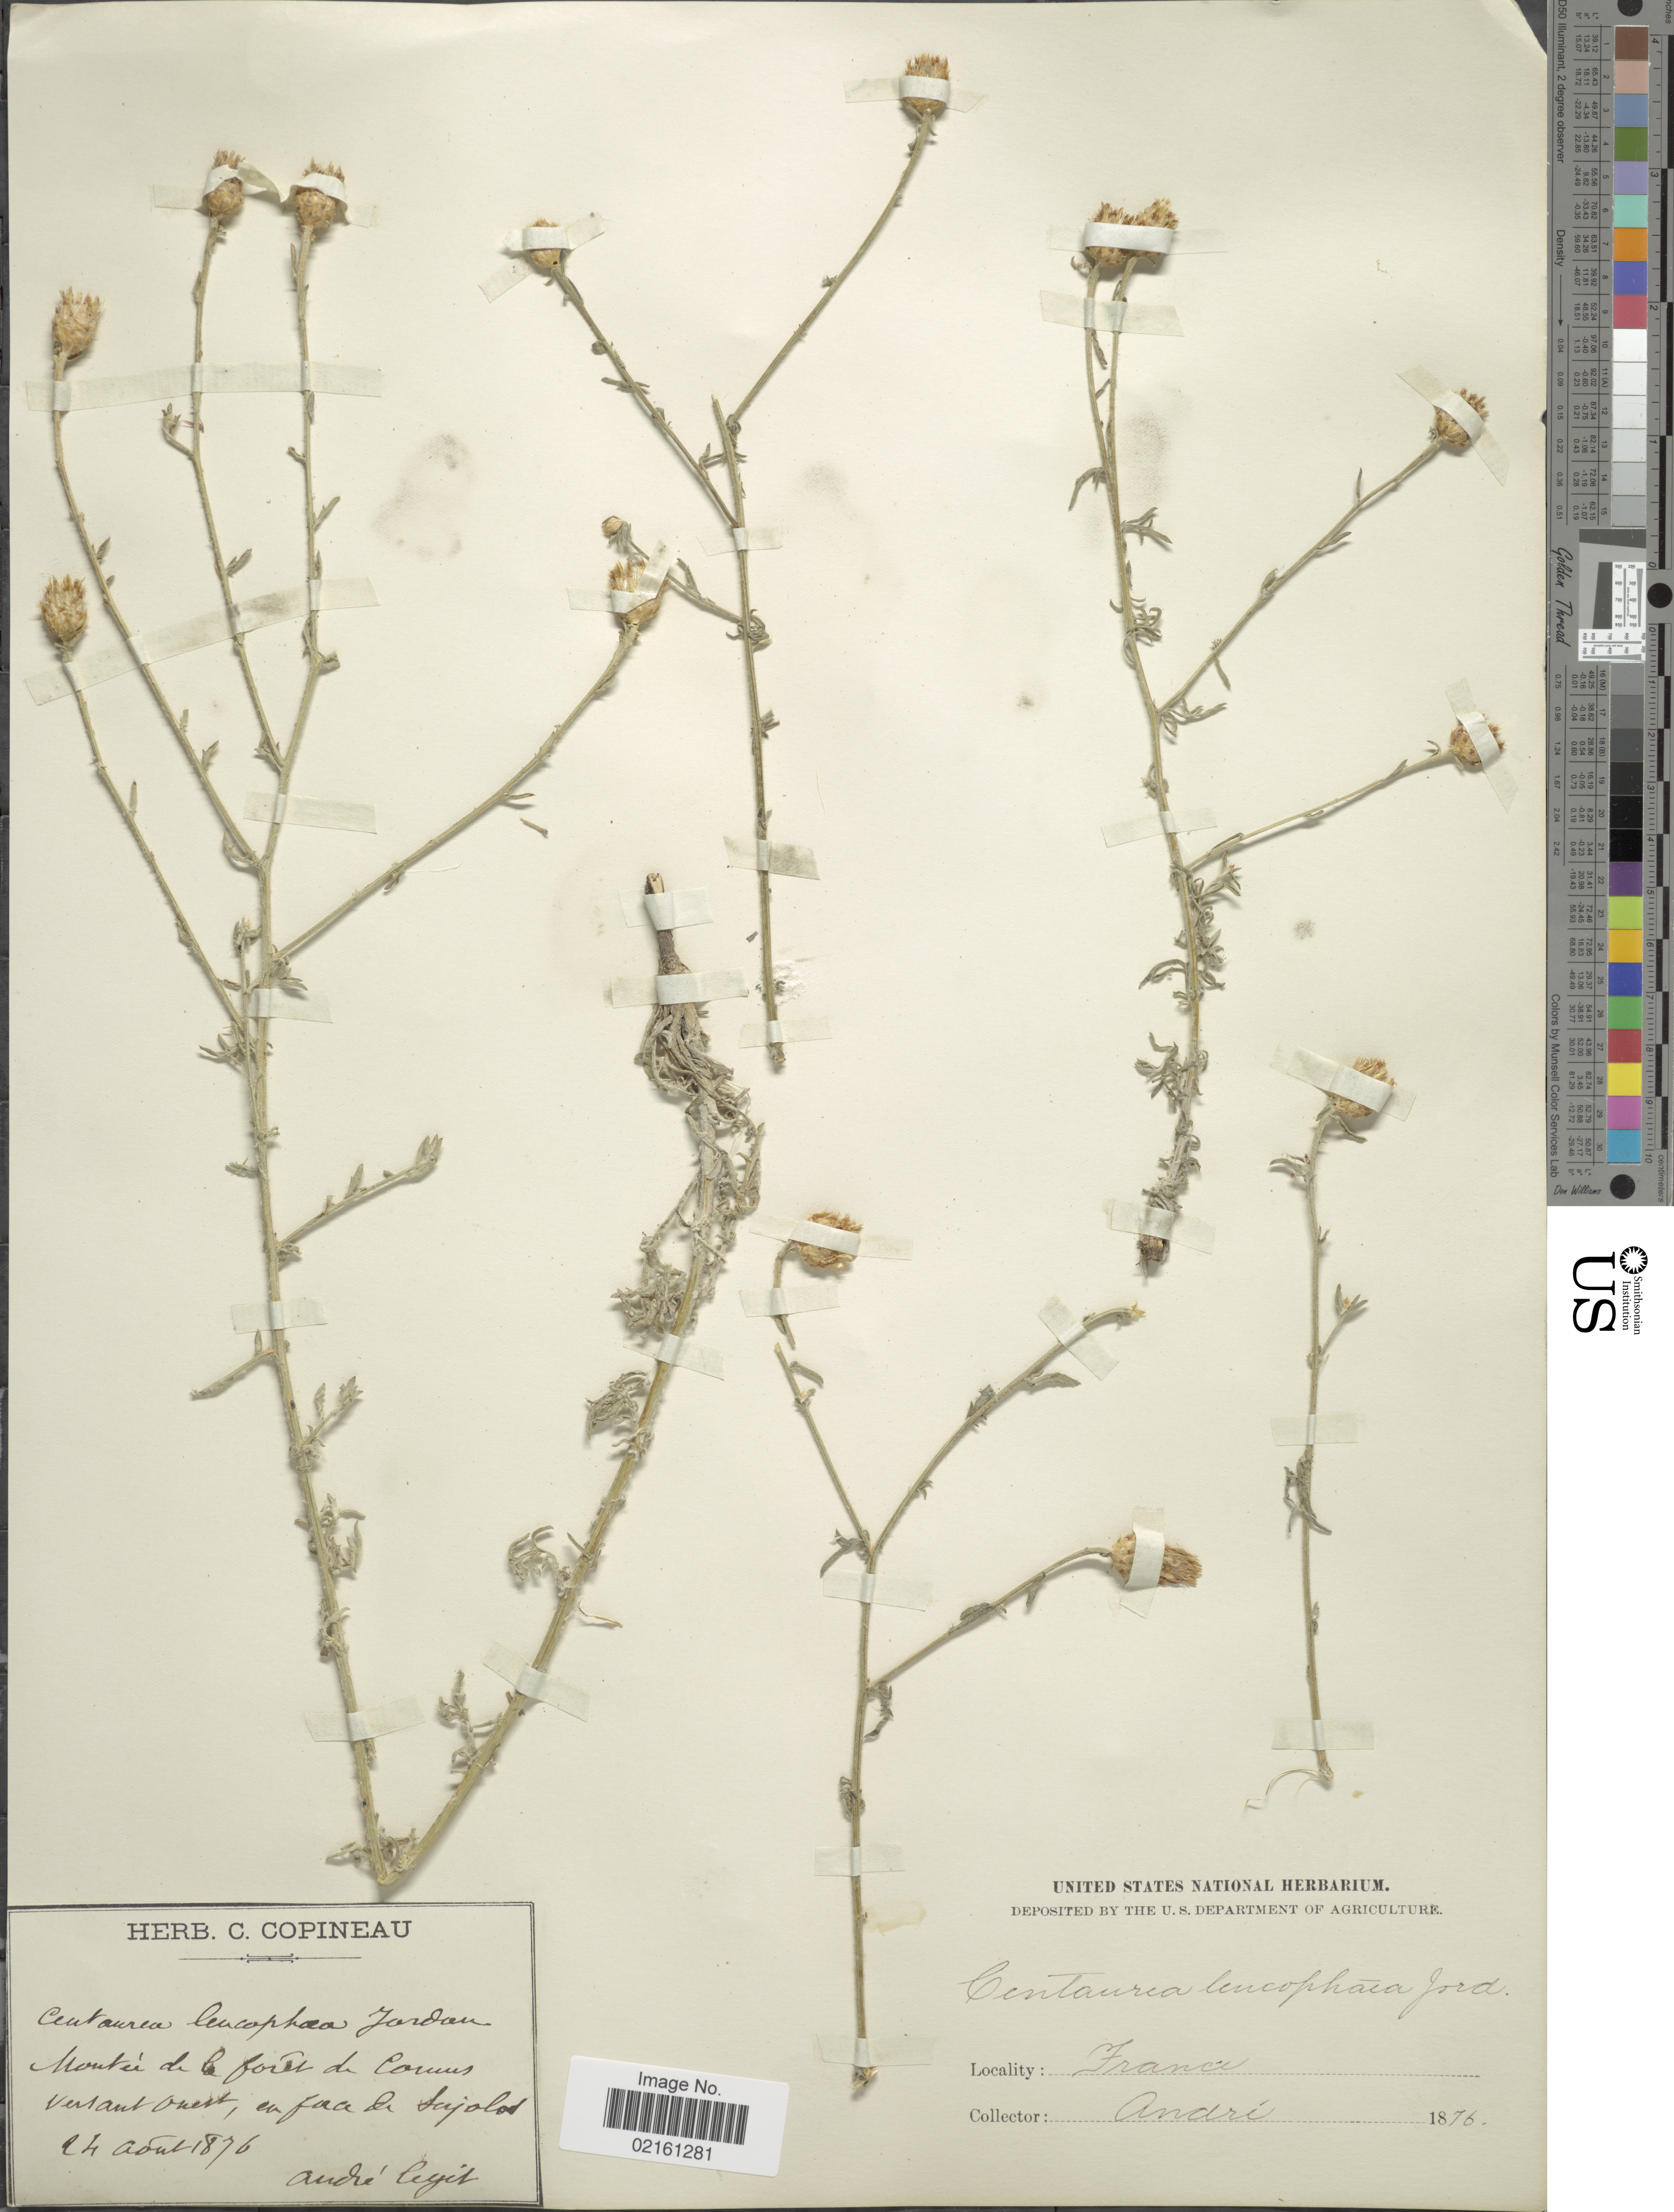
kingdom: Plantae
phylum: Tracheophyta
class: Magnoliopsida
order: Asterales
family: Asteraceae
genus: Centaurea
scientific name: Centaurea leucophaea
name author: Jord.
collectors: André, --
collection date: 1876-08-24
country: France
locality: En faca da Sajolos [interpreted]